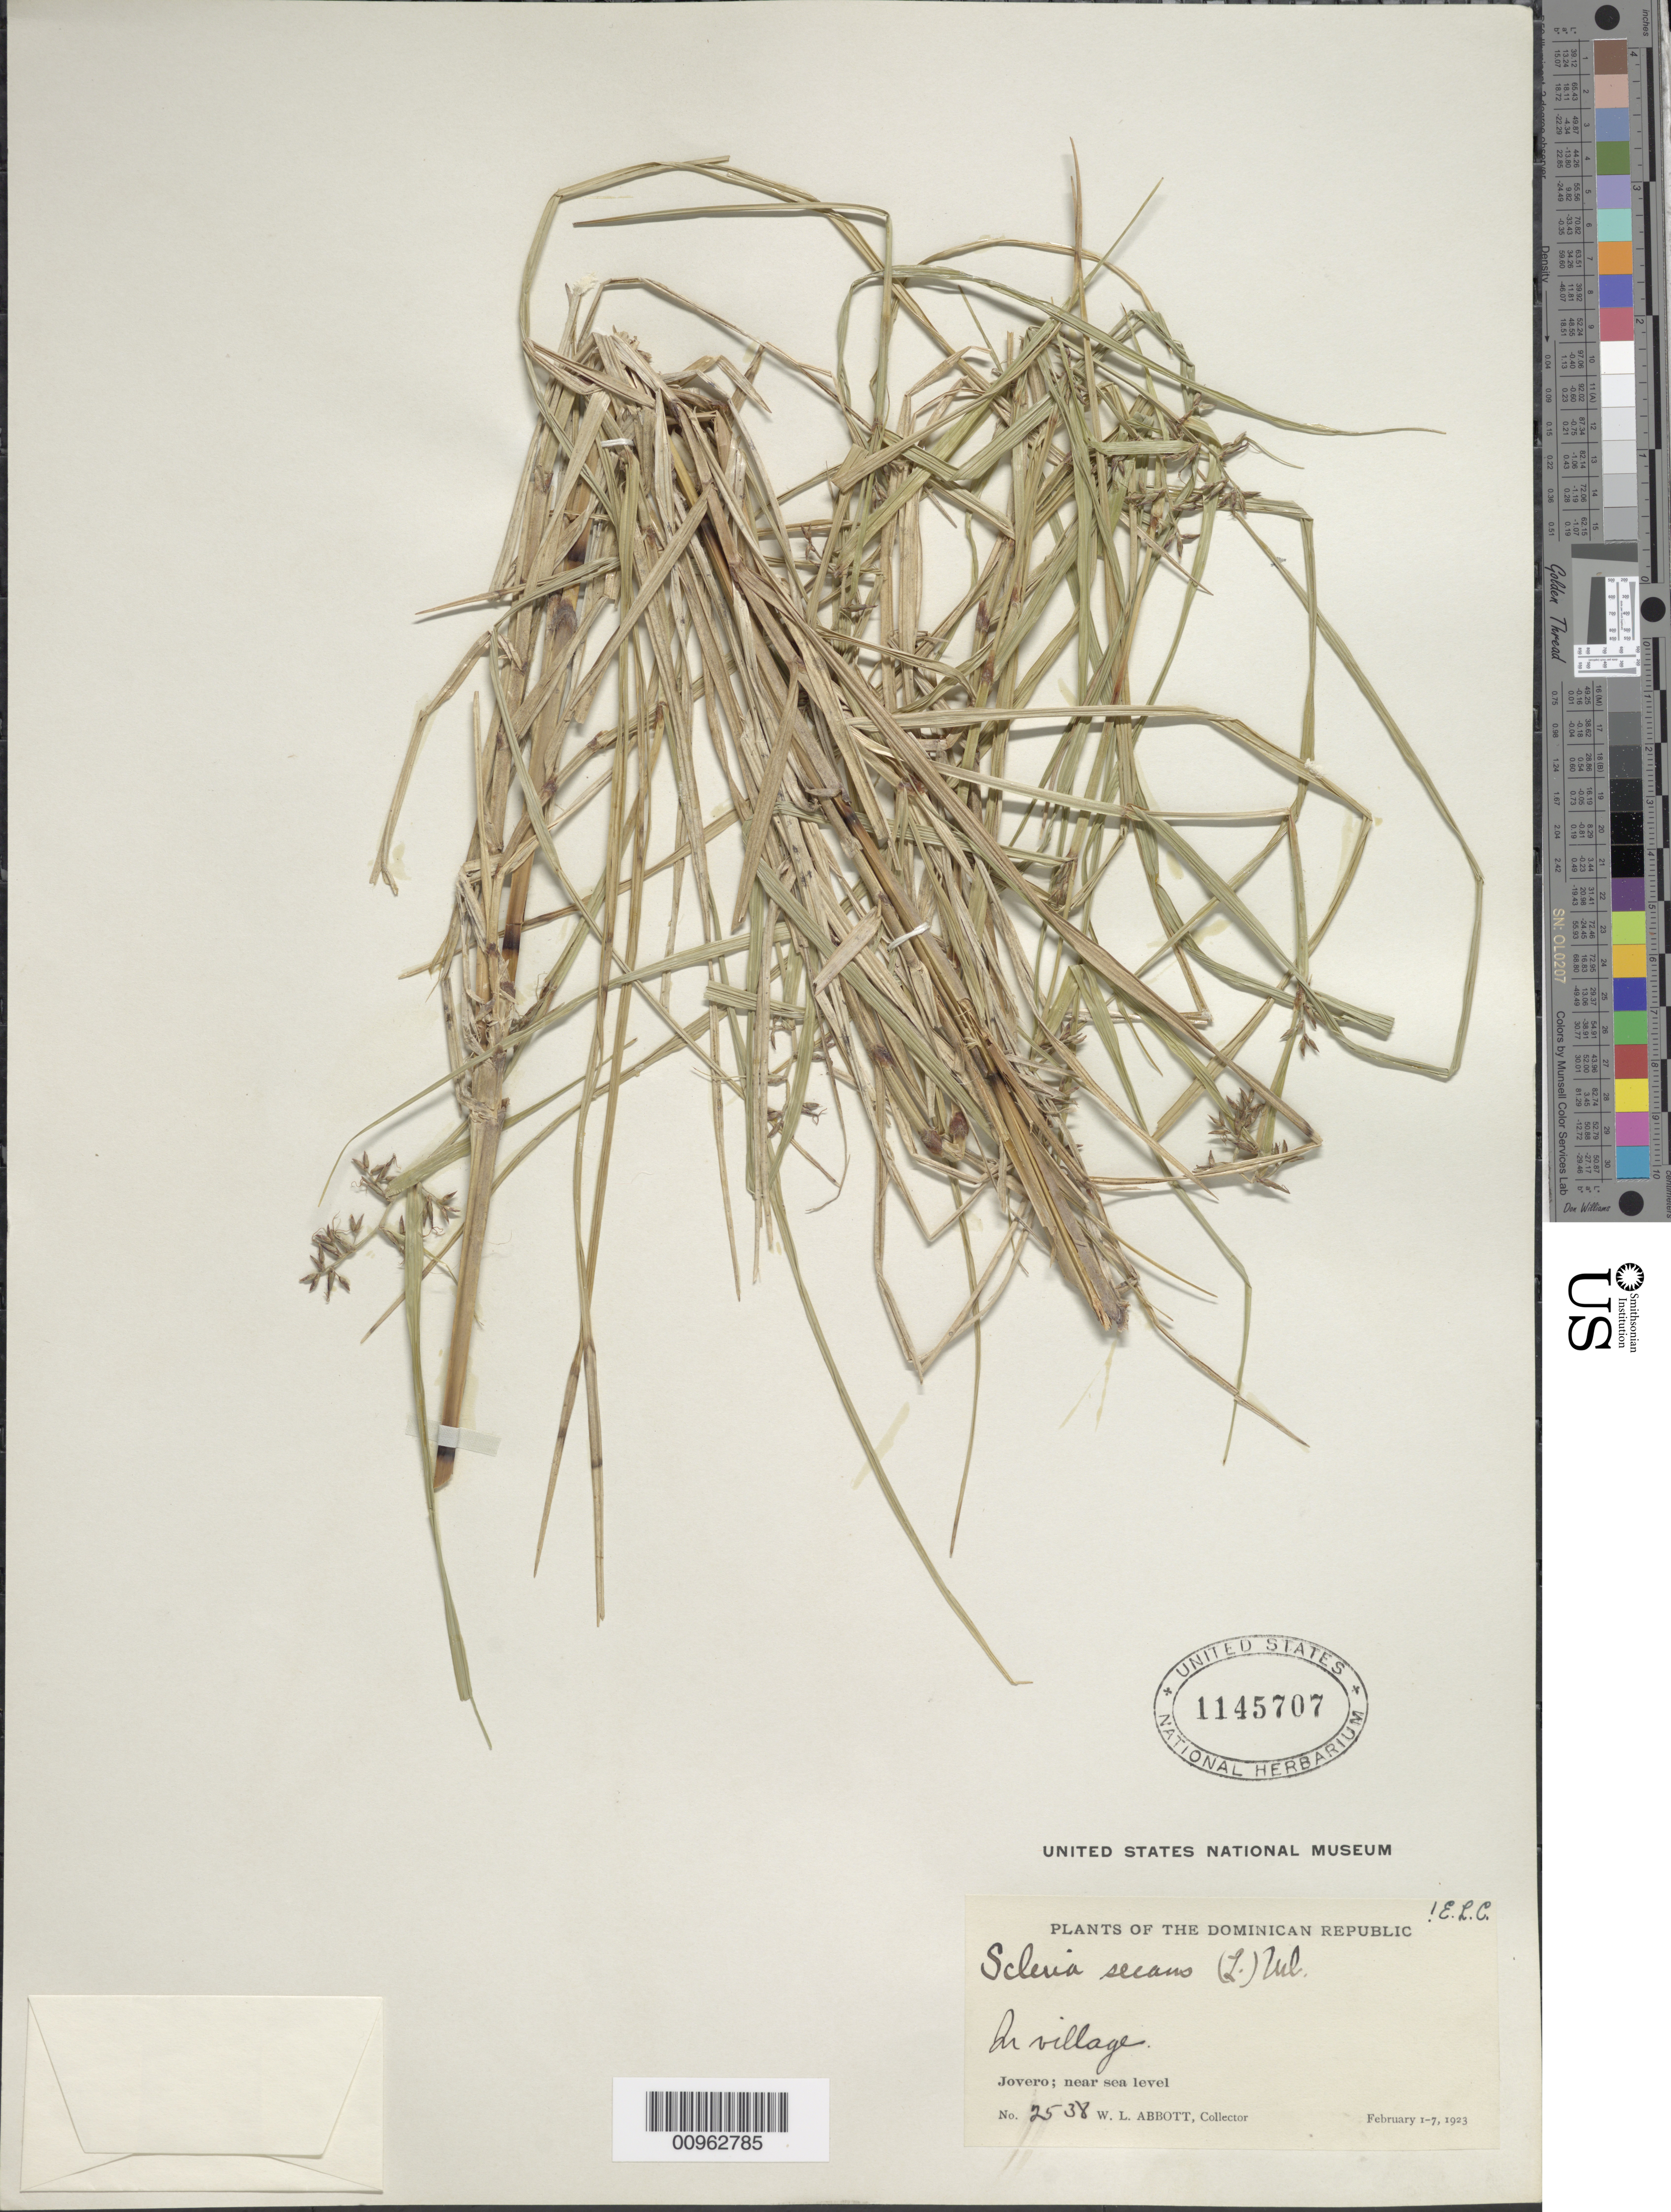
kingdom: Plantae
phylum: Tracheophyta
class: Liliopsida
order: Poales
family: Cyperaceae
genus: Scleria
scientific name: Scleria secans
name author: (L.) Urb.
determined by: Core, E. L.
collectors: W. L. Abbott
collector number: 2538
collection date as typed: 01 Feb 1923 to 07 Feb 1923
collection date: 1923-02-01/1923-02-07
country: Dominican Republic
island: Hispaniola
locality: Jovero, in village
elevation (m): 0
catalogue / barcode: US 1145707